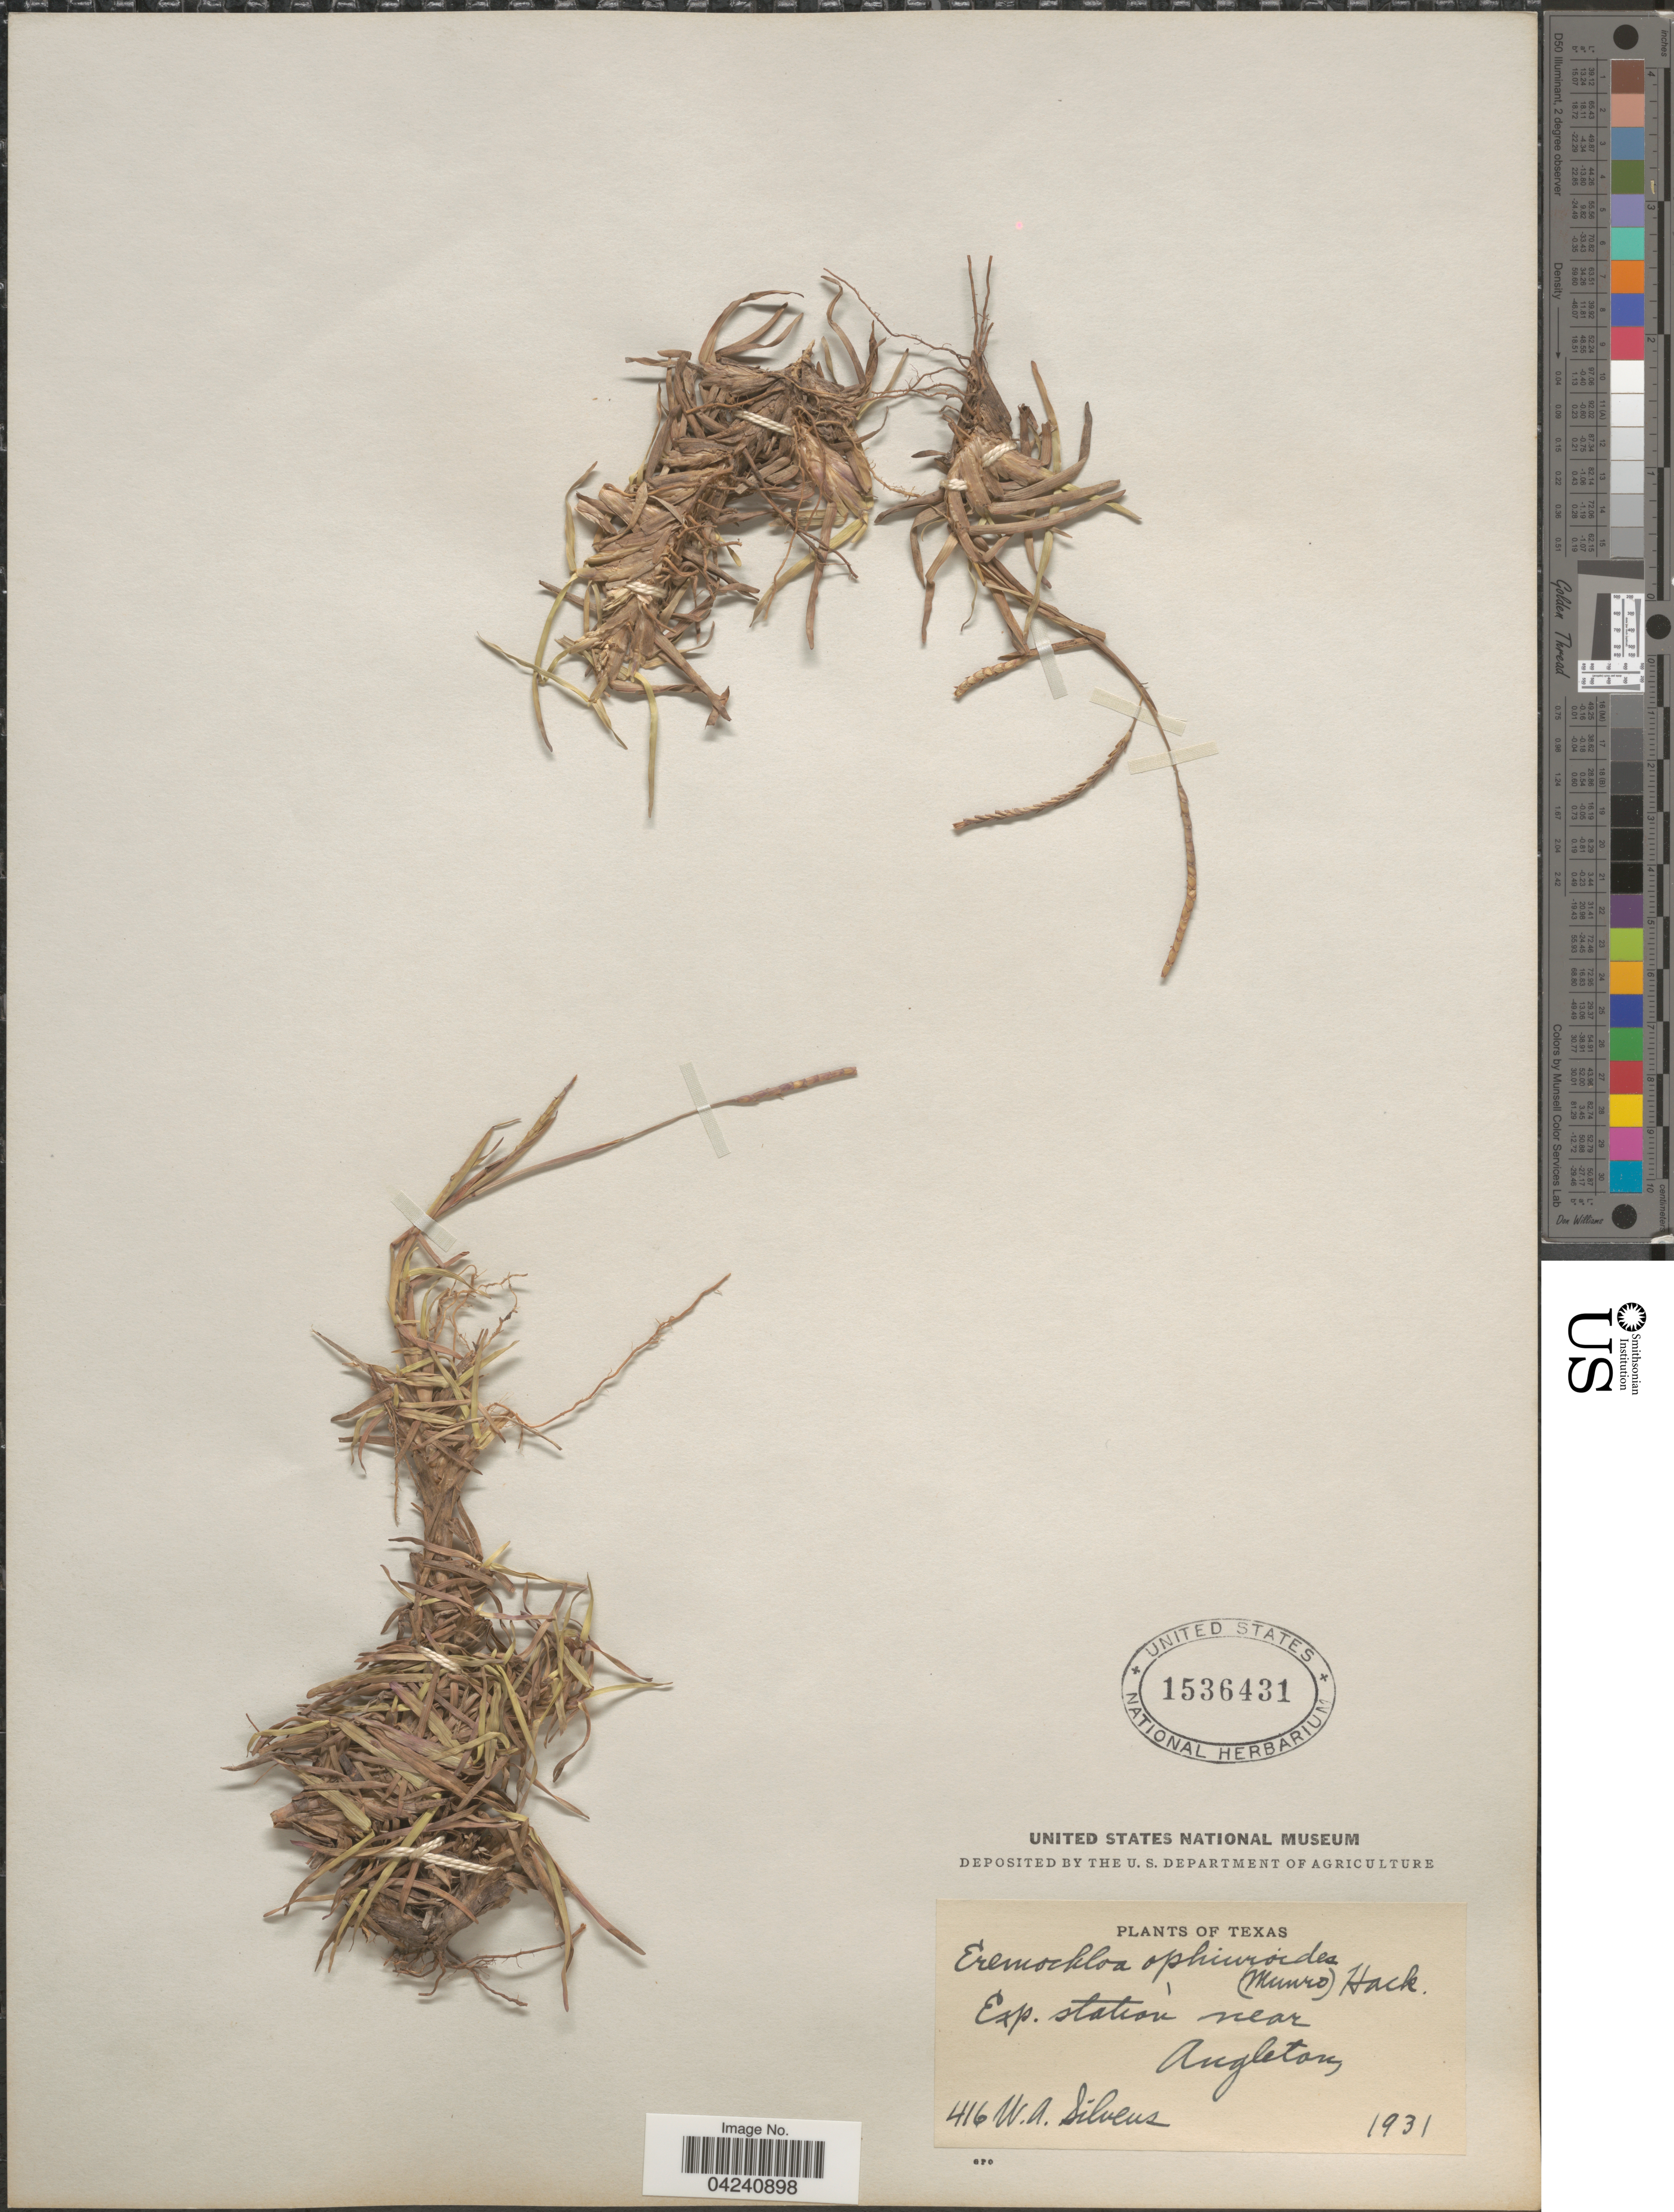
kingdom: Plantae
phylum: Tracheophyta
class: Liliopsida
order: Poales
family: Poaceae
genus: Eremochloa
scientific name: Eremochloa ophiuroides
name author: (Munro) Hack.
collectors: W. Silveus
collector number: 416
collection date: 1931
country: United States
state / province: Texas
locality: Exp. station near Angleton.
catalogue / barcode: US 1536431